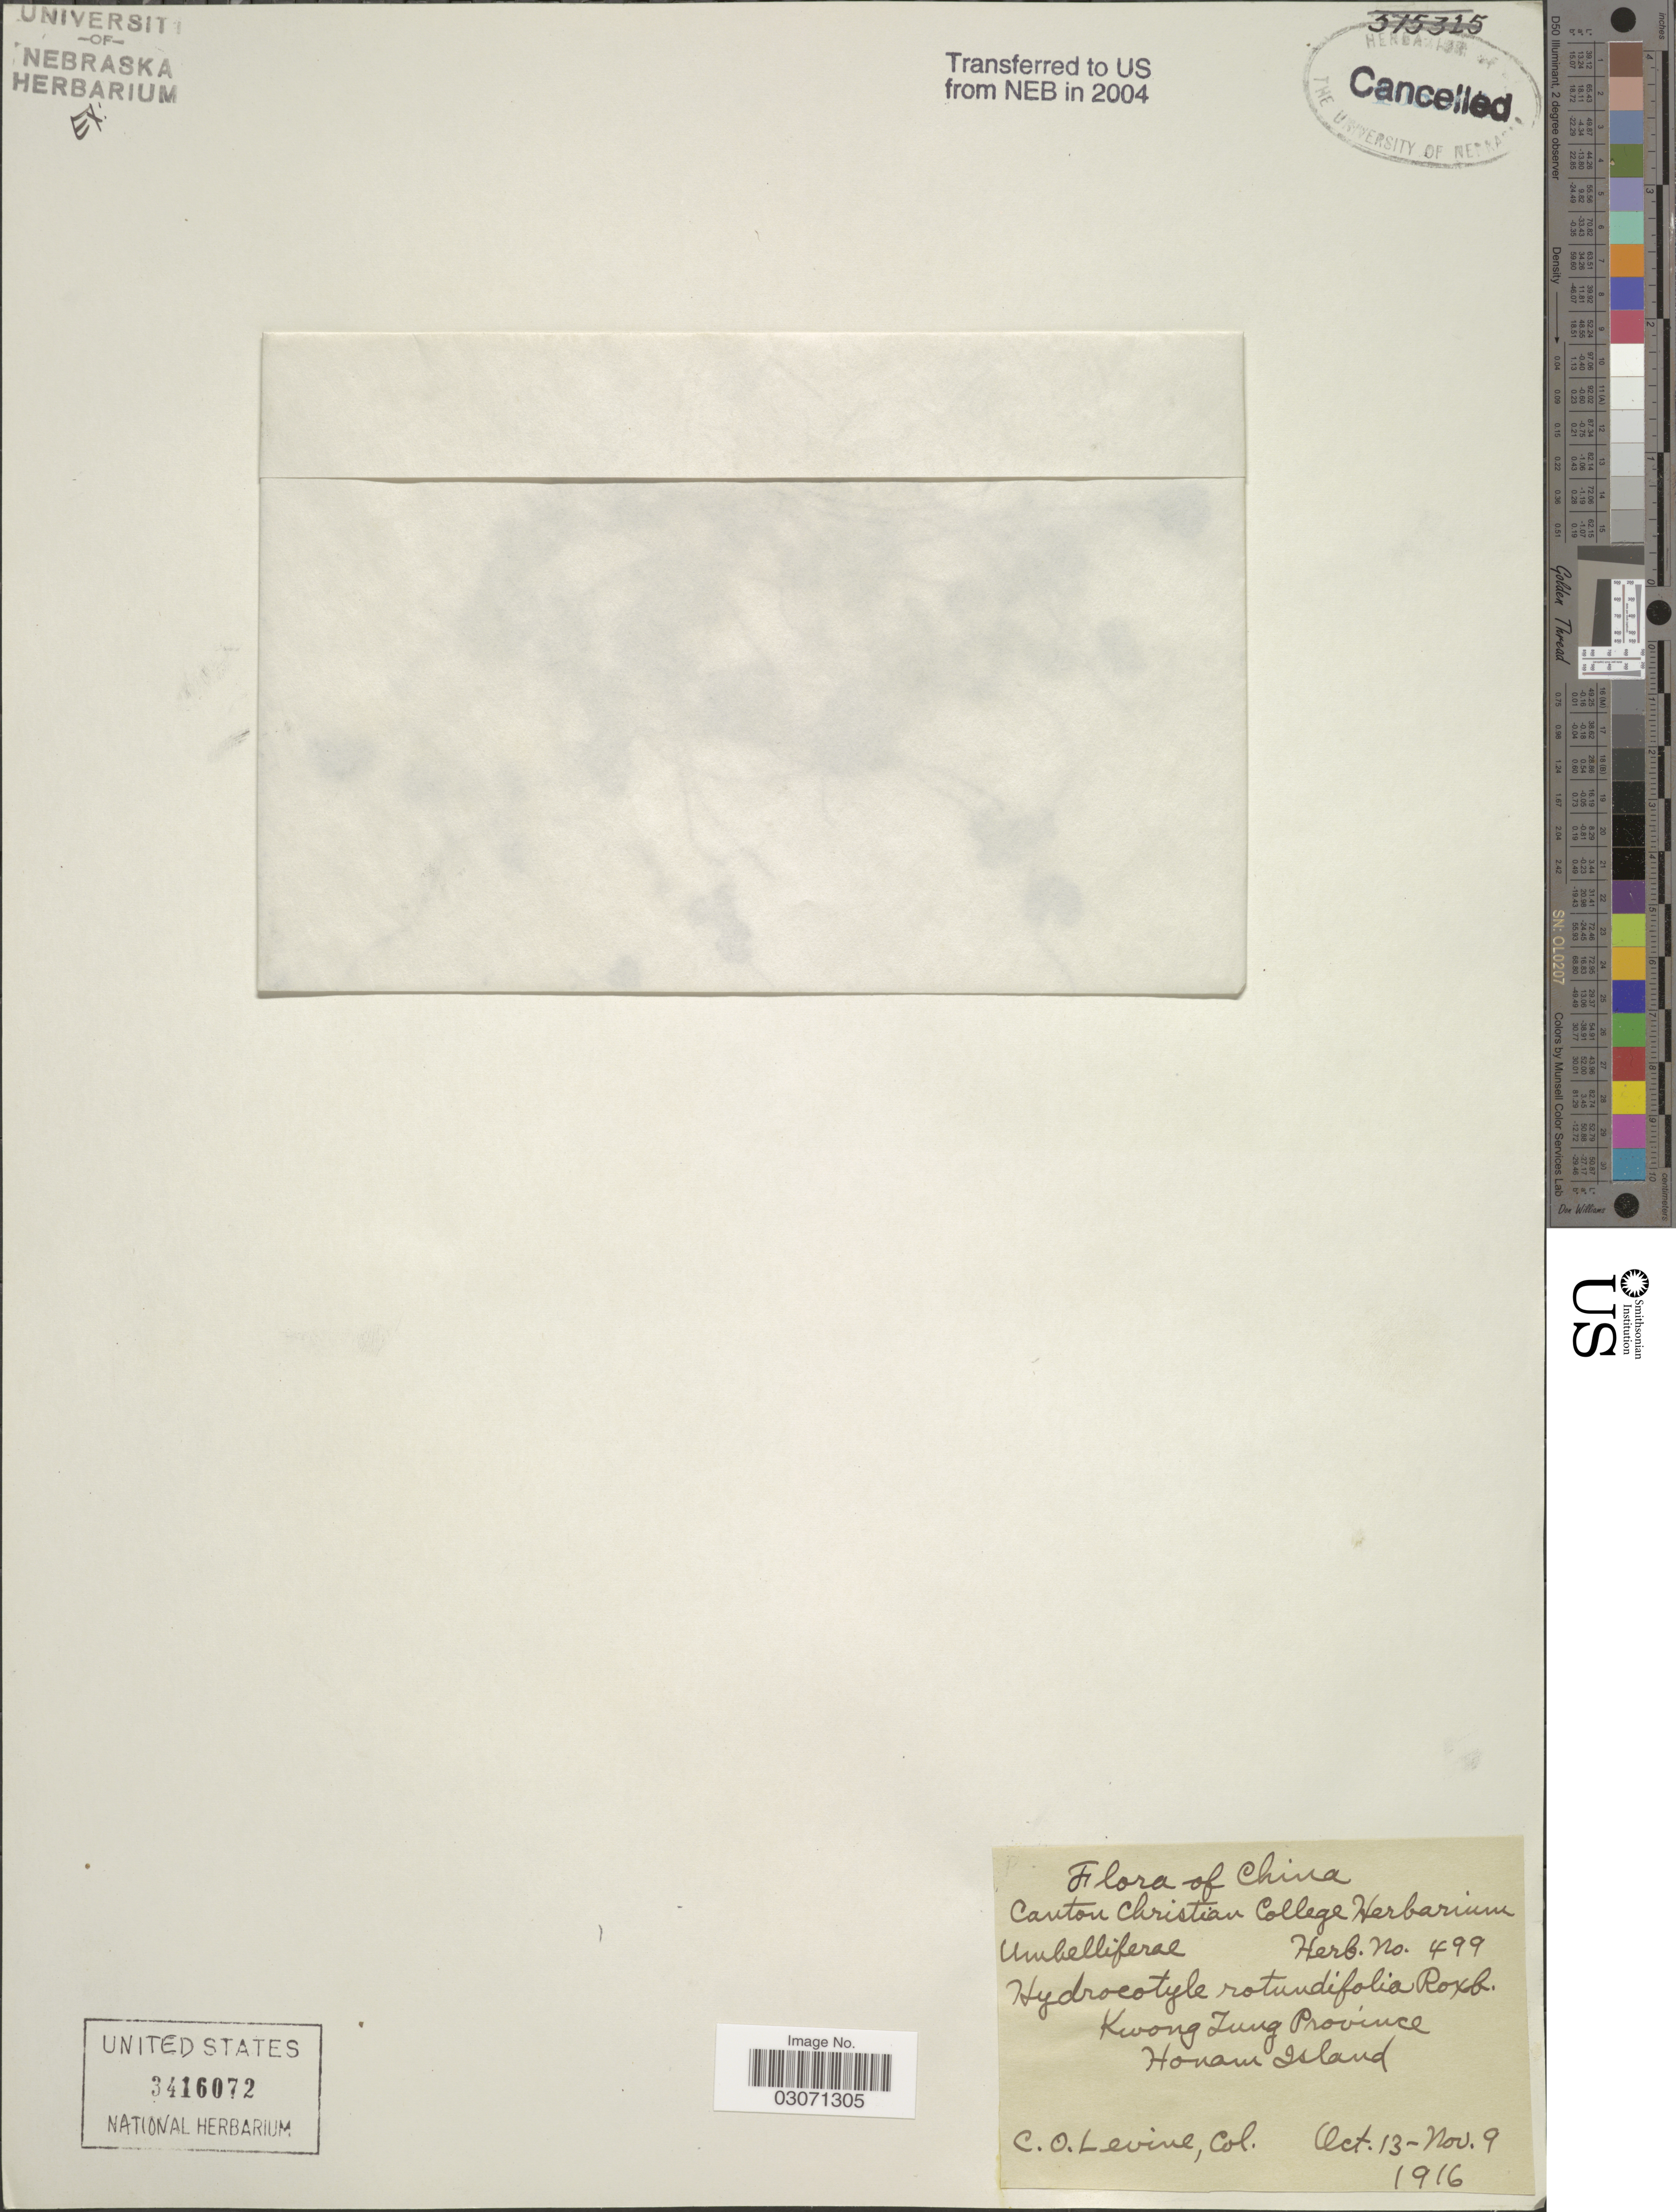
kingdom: Plantae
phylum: Tracheophyta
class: Magnoliopsida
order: Apiales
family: Araliaceae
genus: Hydrocotyle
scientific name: Hydrocotyle sibthorpioides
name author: Lam.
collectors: C. O. Levine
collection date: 1916-10-13/1916-11-09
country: China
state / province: Guangdong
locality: Kwong Tung Province. Honam Island.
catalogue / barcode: US 3416072